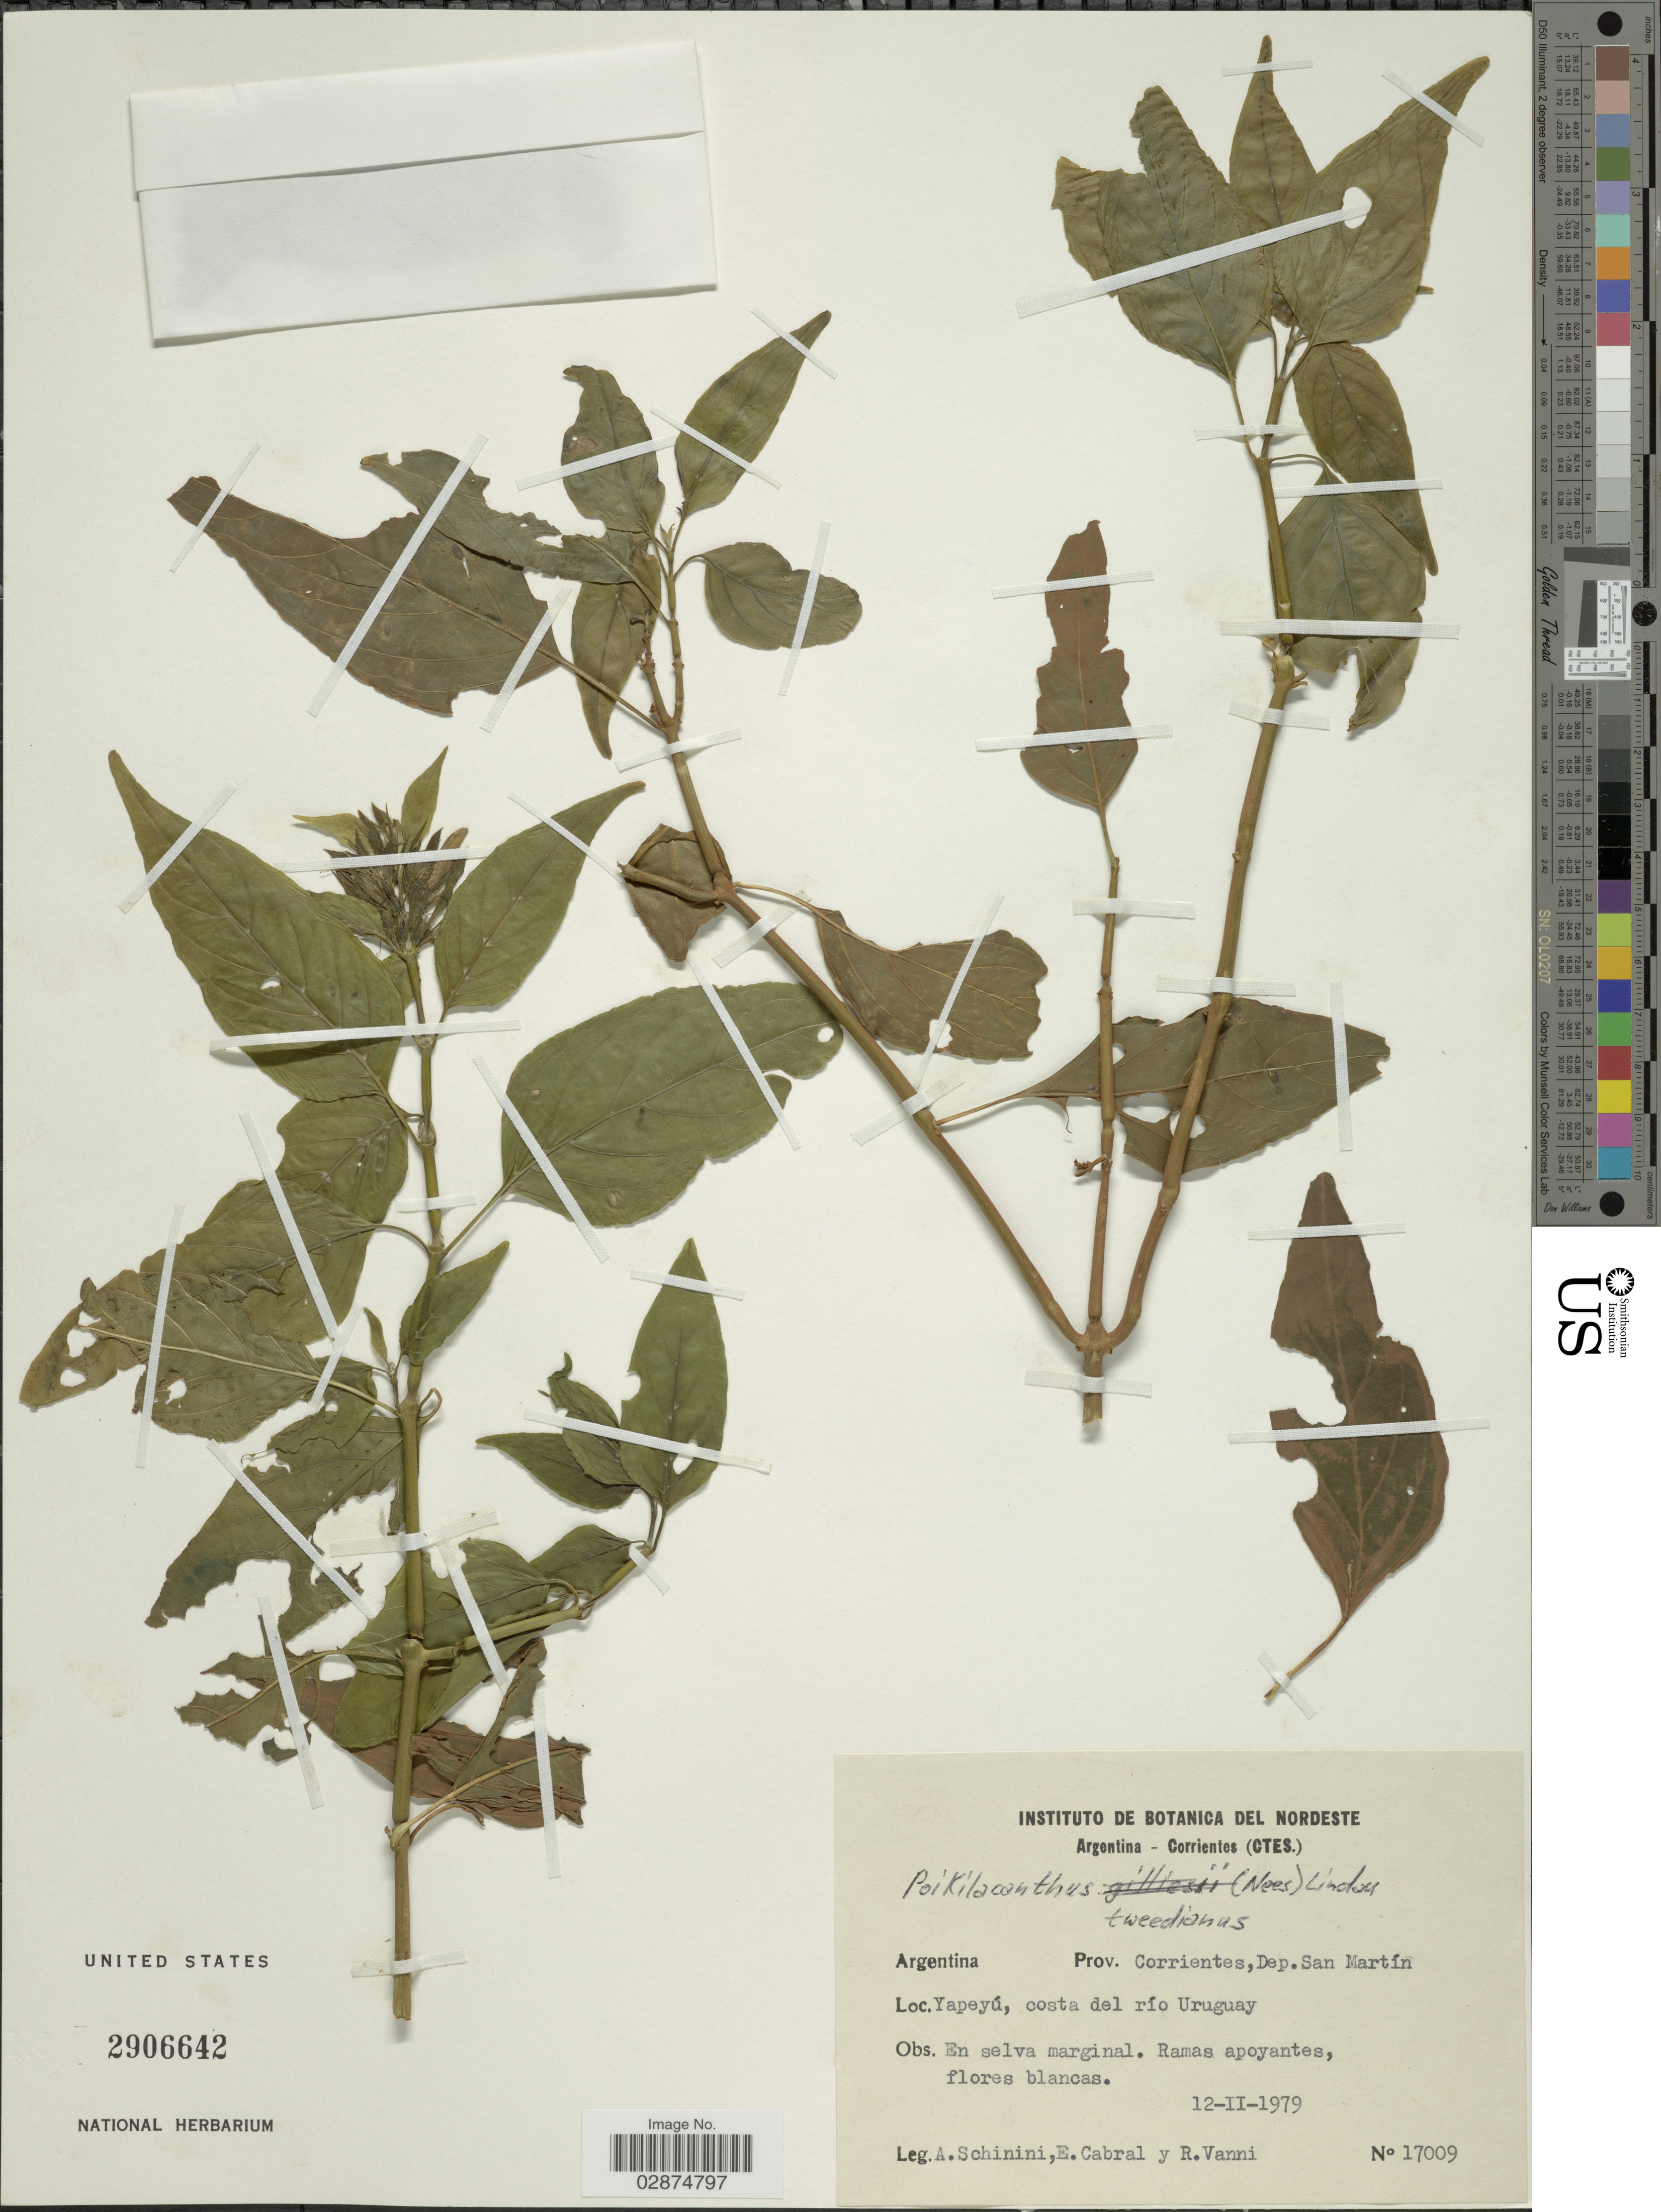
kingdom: Plantae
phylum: Tracheophyta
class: Magnoliopsida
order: Lamiales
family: Acanthaceae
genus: Poikilacanthus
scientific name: Poikilacanthus glandulosus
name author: (Nees) Ariza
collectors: A. Schinini, E. Cabral & R. Vanni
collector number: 17009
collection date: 1979-02-12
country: Argentina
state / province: Corrientes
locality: Dep. San Martín. Yapeyú, costa del río Uruguay.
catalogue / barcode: US 2906642